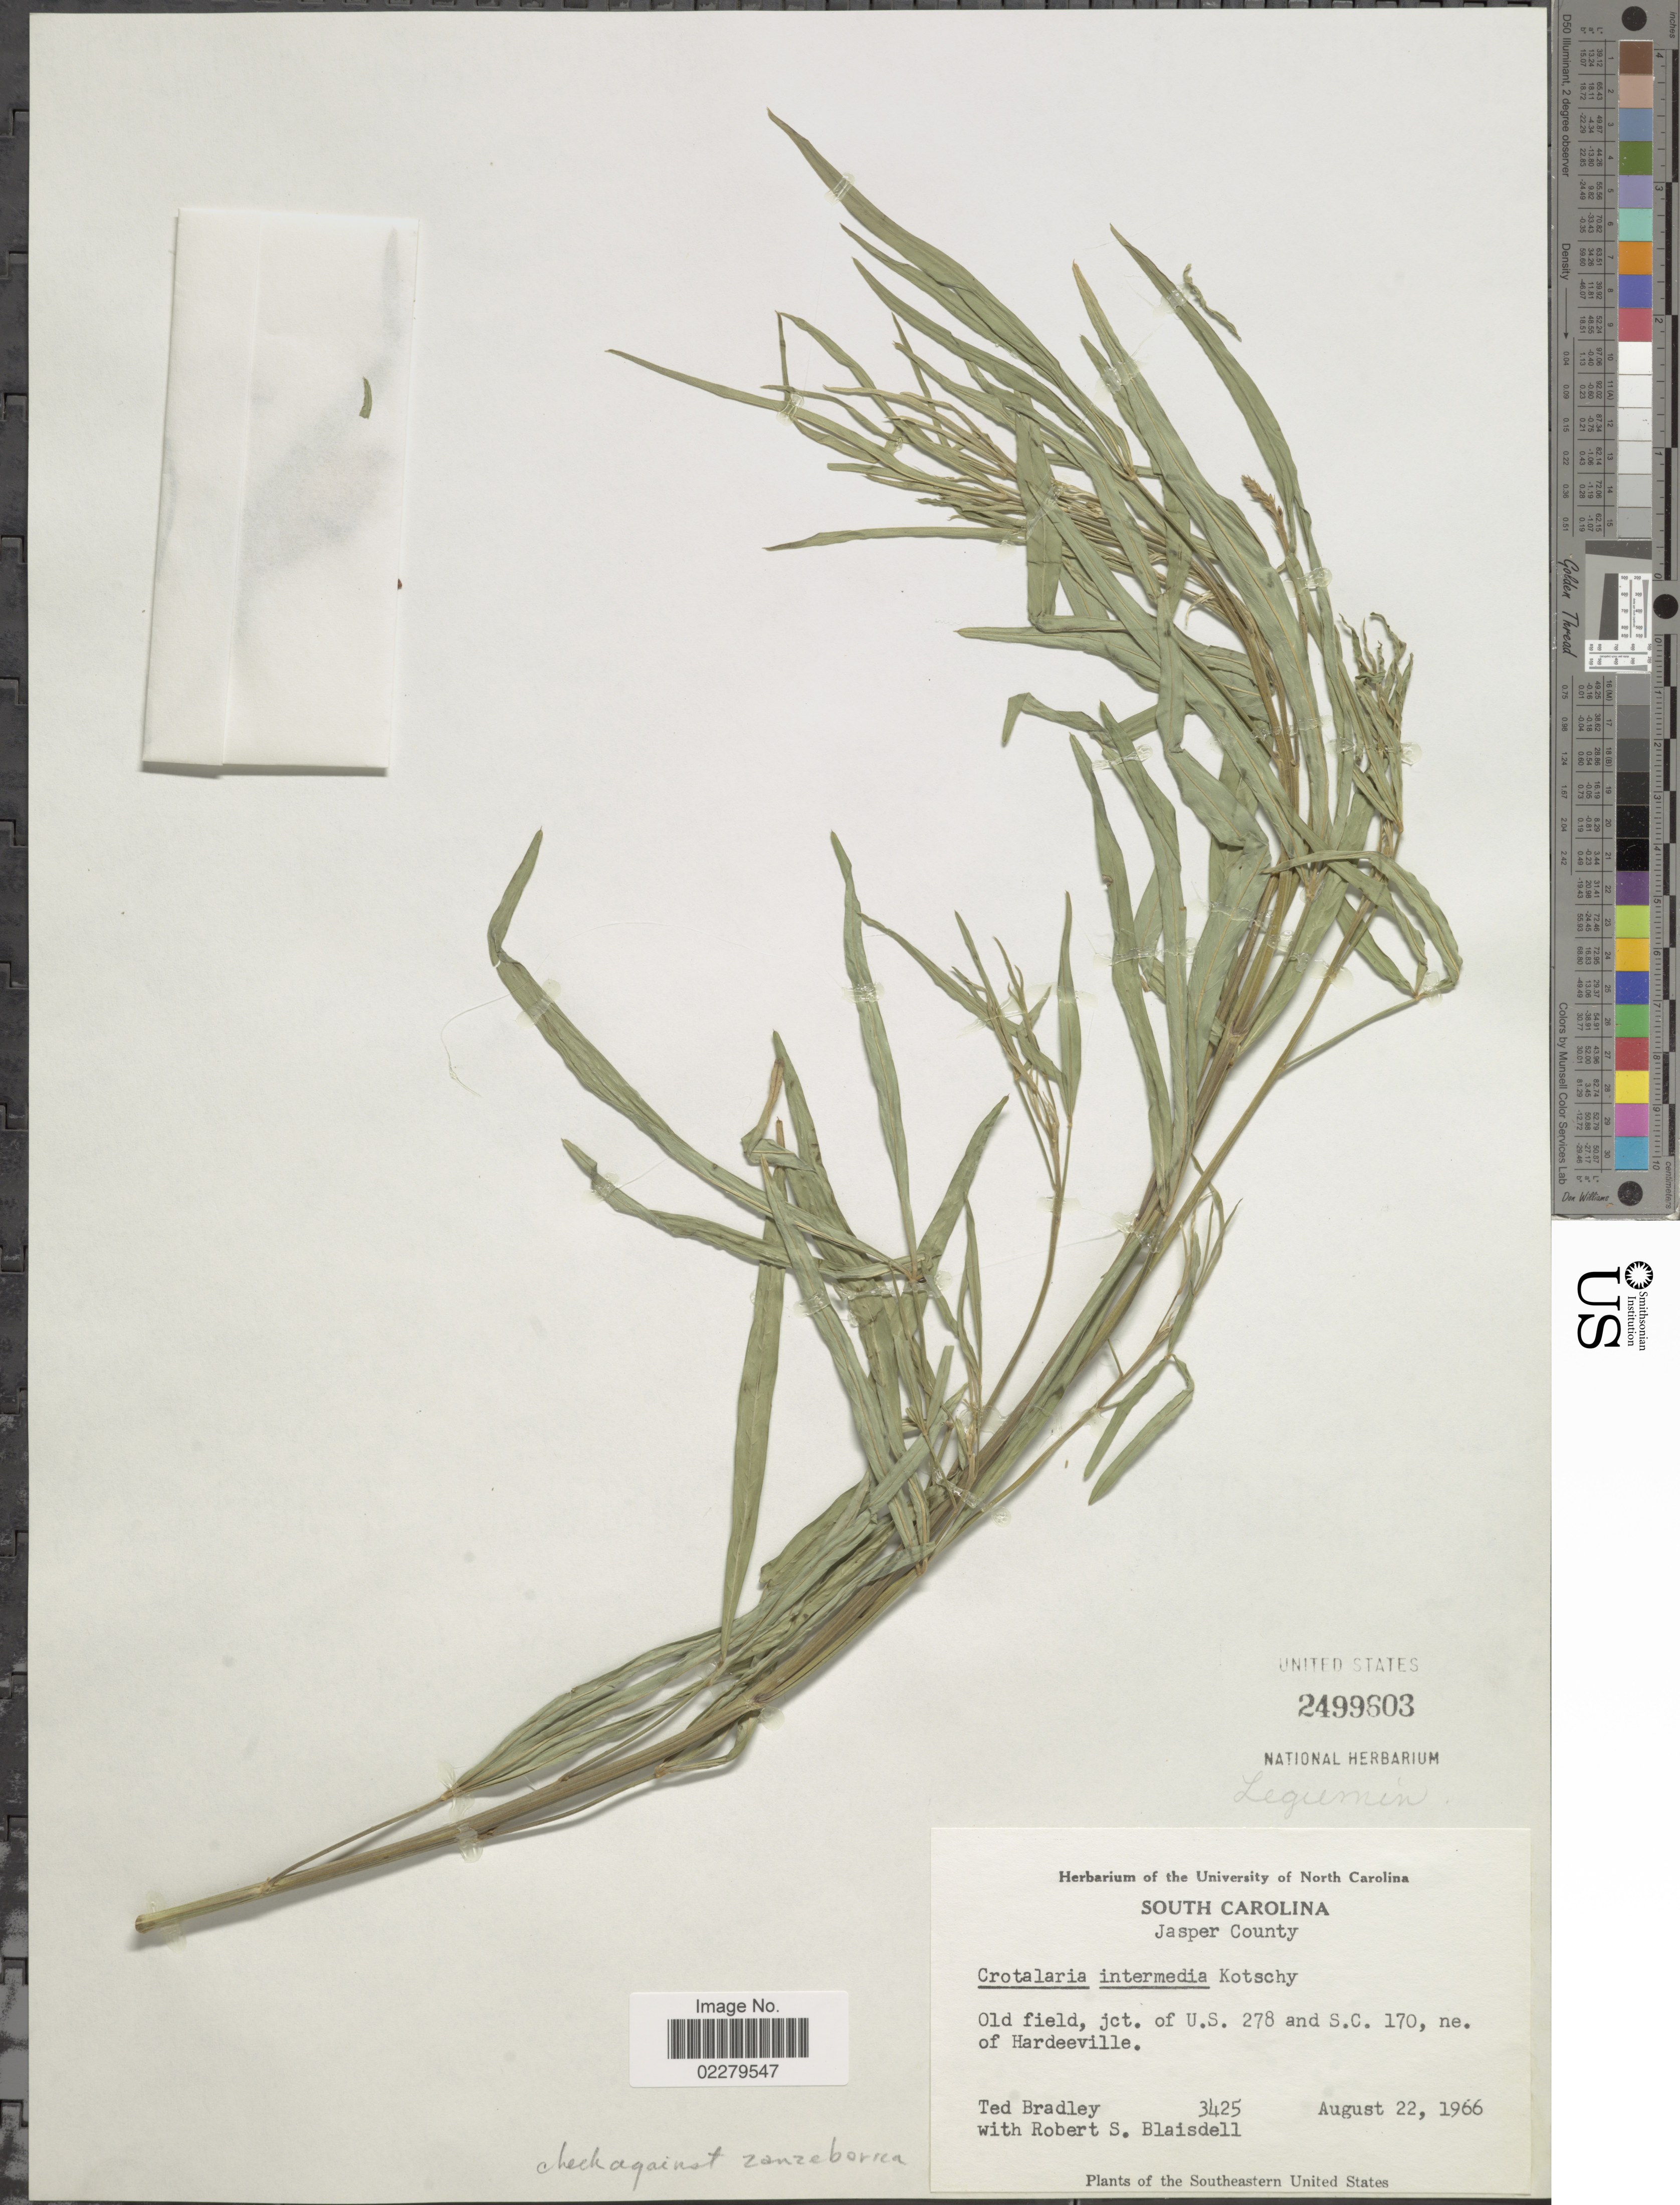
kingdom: Plantae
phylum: Tracheophyta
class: Magnoliopsida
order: Fabales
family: Fabaceae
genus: Crotalaria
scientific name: Crotalaria ochroleuca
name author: G. Don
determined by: Strong, Mark T., (BOT), Smithsonian Institution - National Museum of Natural History (UNITED STATES)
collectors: T. Bradley & R. S. Blaisdell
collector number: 3425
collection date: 1966-08-22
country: United States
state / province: South Carolina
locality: Jasper County. Old fiels, jct. of U.S. 278 and S.C. 170, ne. of Hardeeville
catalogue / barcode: US 2499603